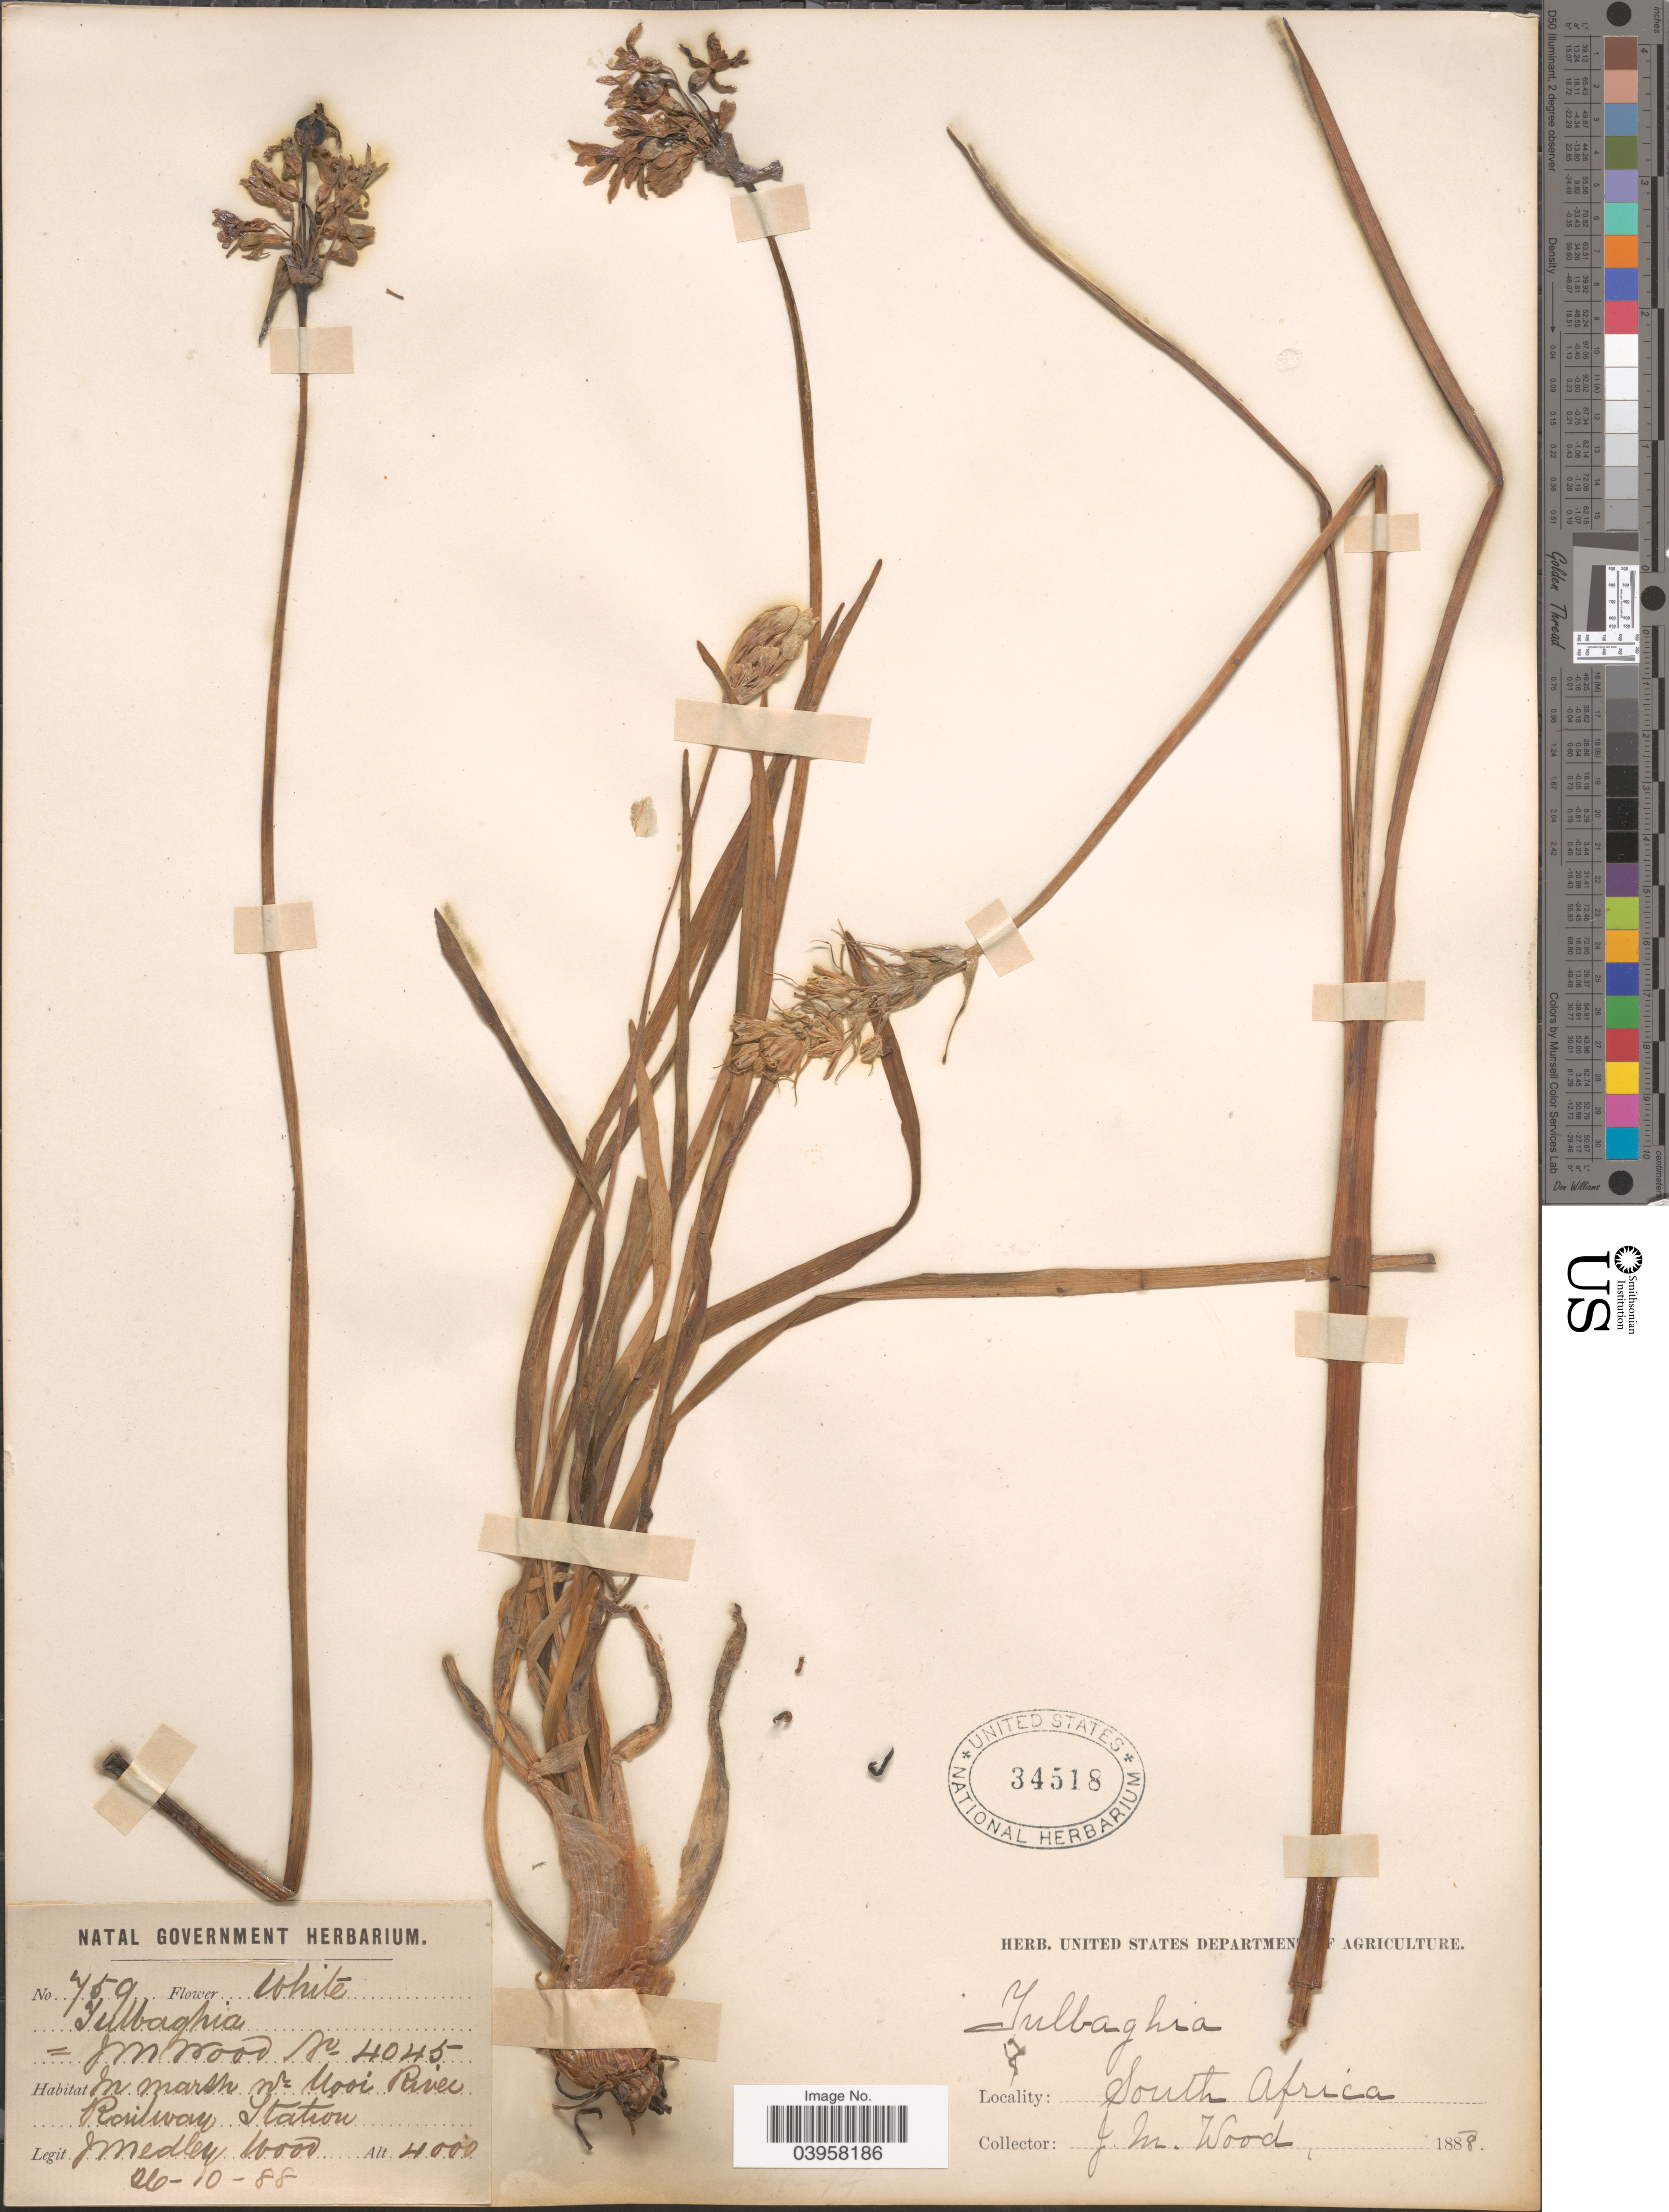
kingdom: Plantae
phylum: Tracheophyta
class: Liliopsida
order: Asparagales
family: Amaryllidaceae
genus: Tulbaghia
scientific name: Tulbaghia sp.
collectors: J. Medley Wood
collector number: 759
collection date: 1888-10-26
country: South Africa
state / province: KwaZulu-Natal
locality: In marsh nr Mooi River Railway Station.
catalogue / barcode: US 34518